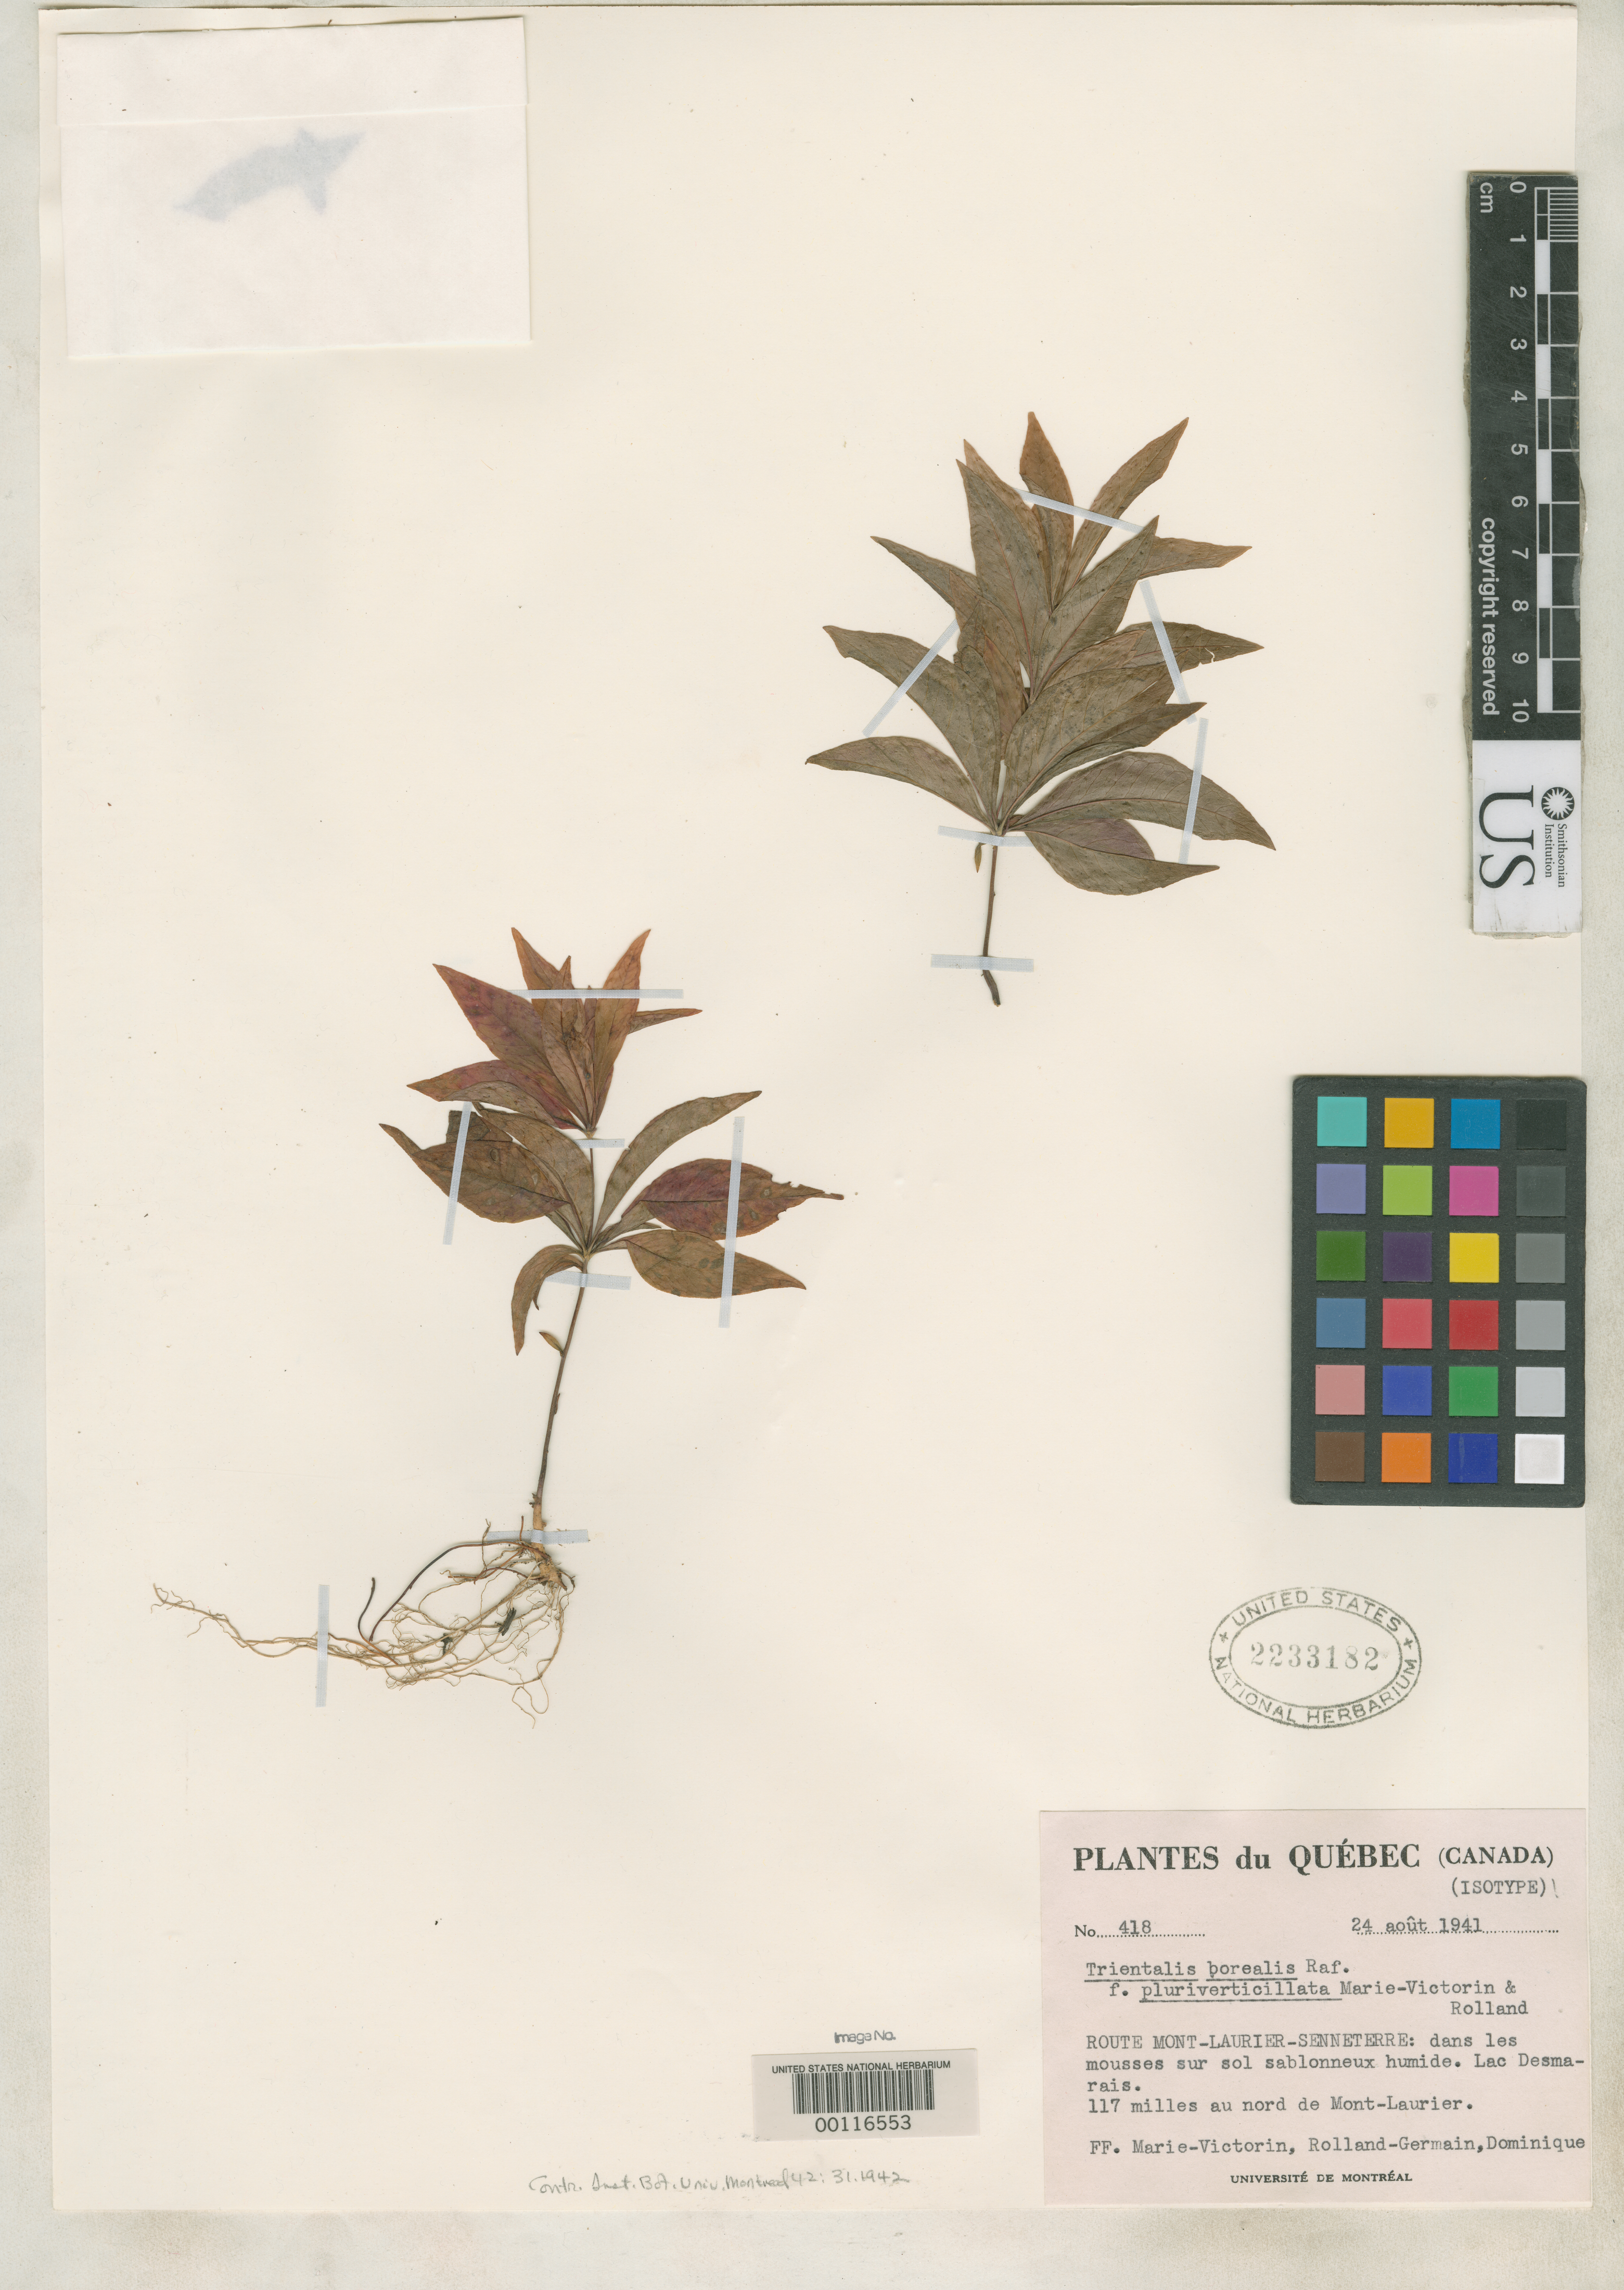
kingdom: Plantae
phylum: Tracheophyta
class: Magnoliopsida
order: Ericales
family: Primulaceae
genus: Trientalis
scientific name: Trientalis borealis f. pluriverticillata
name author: Vict. & Rolland-Germain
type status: Isotype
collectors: Fr. Marie-Victorin & Rolland-Germain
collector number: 418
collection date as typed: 24 Aug 1941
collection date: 1941-08-24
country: Canada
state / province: Quebec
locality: Route Mont-Laurier - Senneterre, 117 mi Nord du Mont-Laurier.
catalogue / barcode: US 2233182